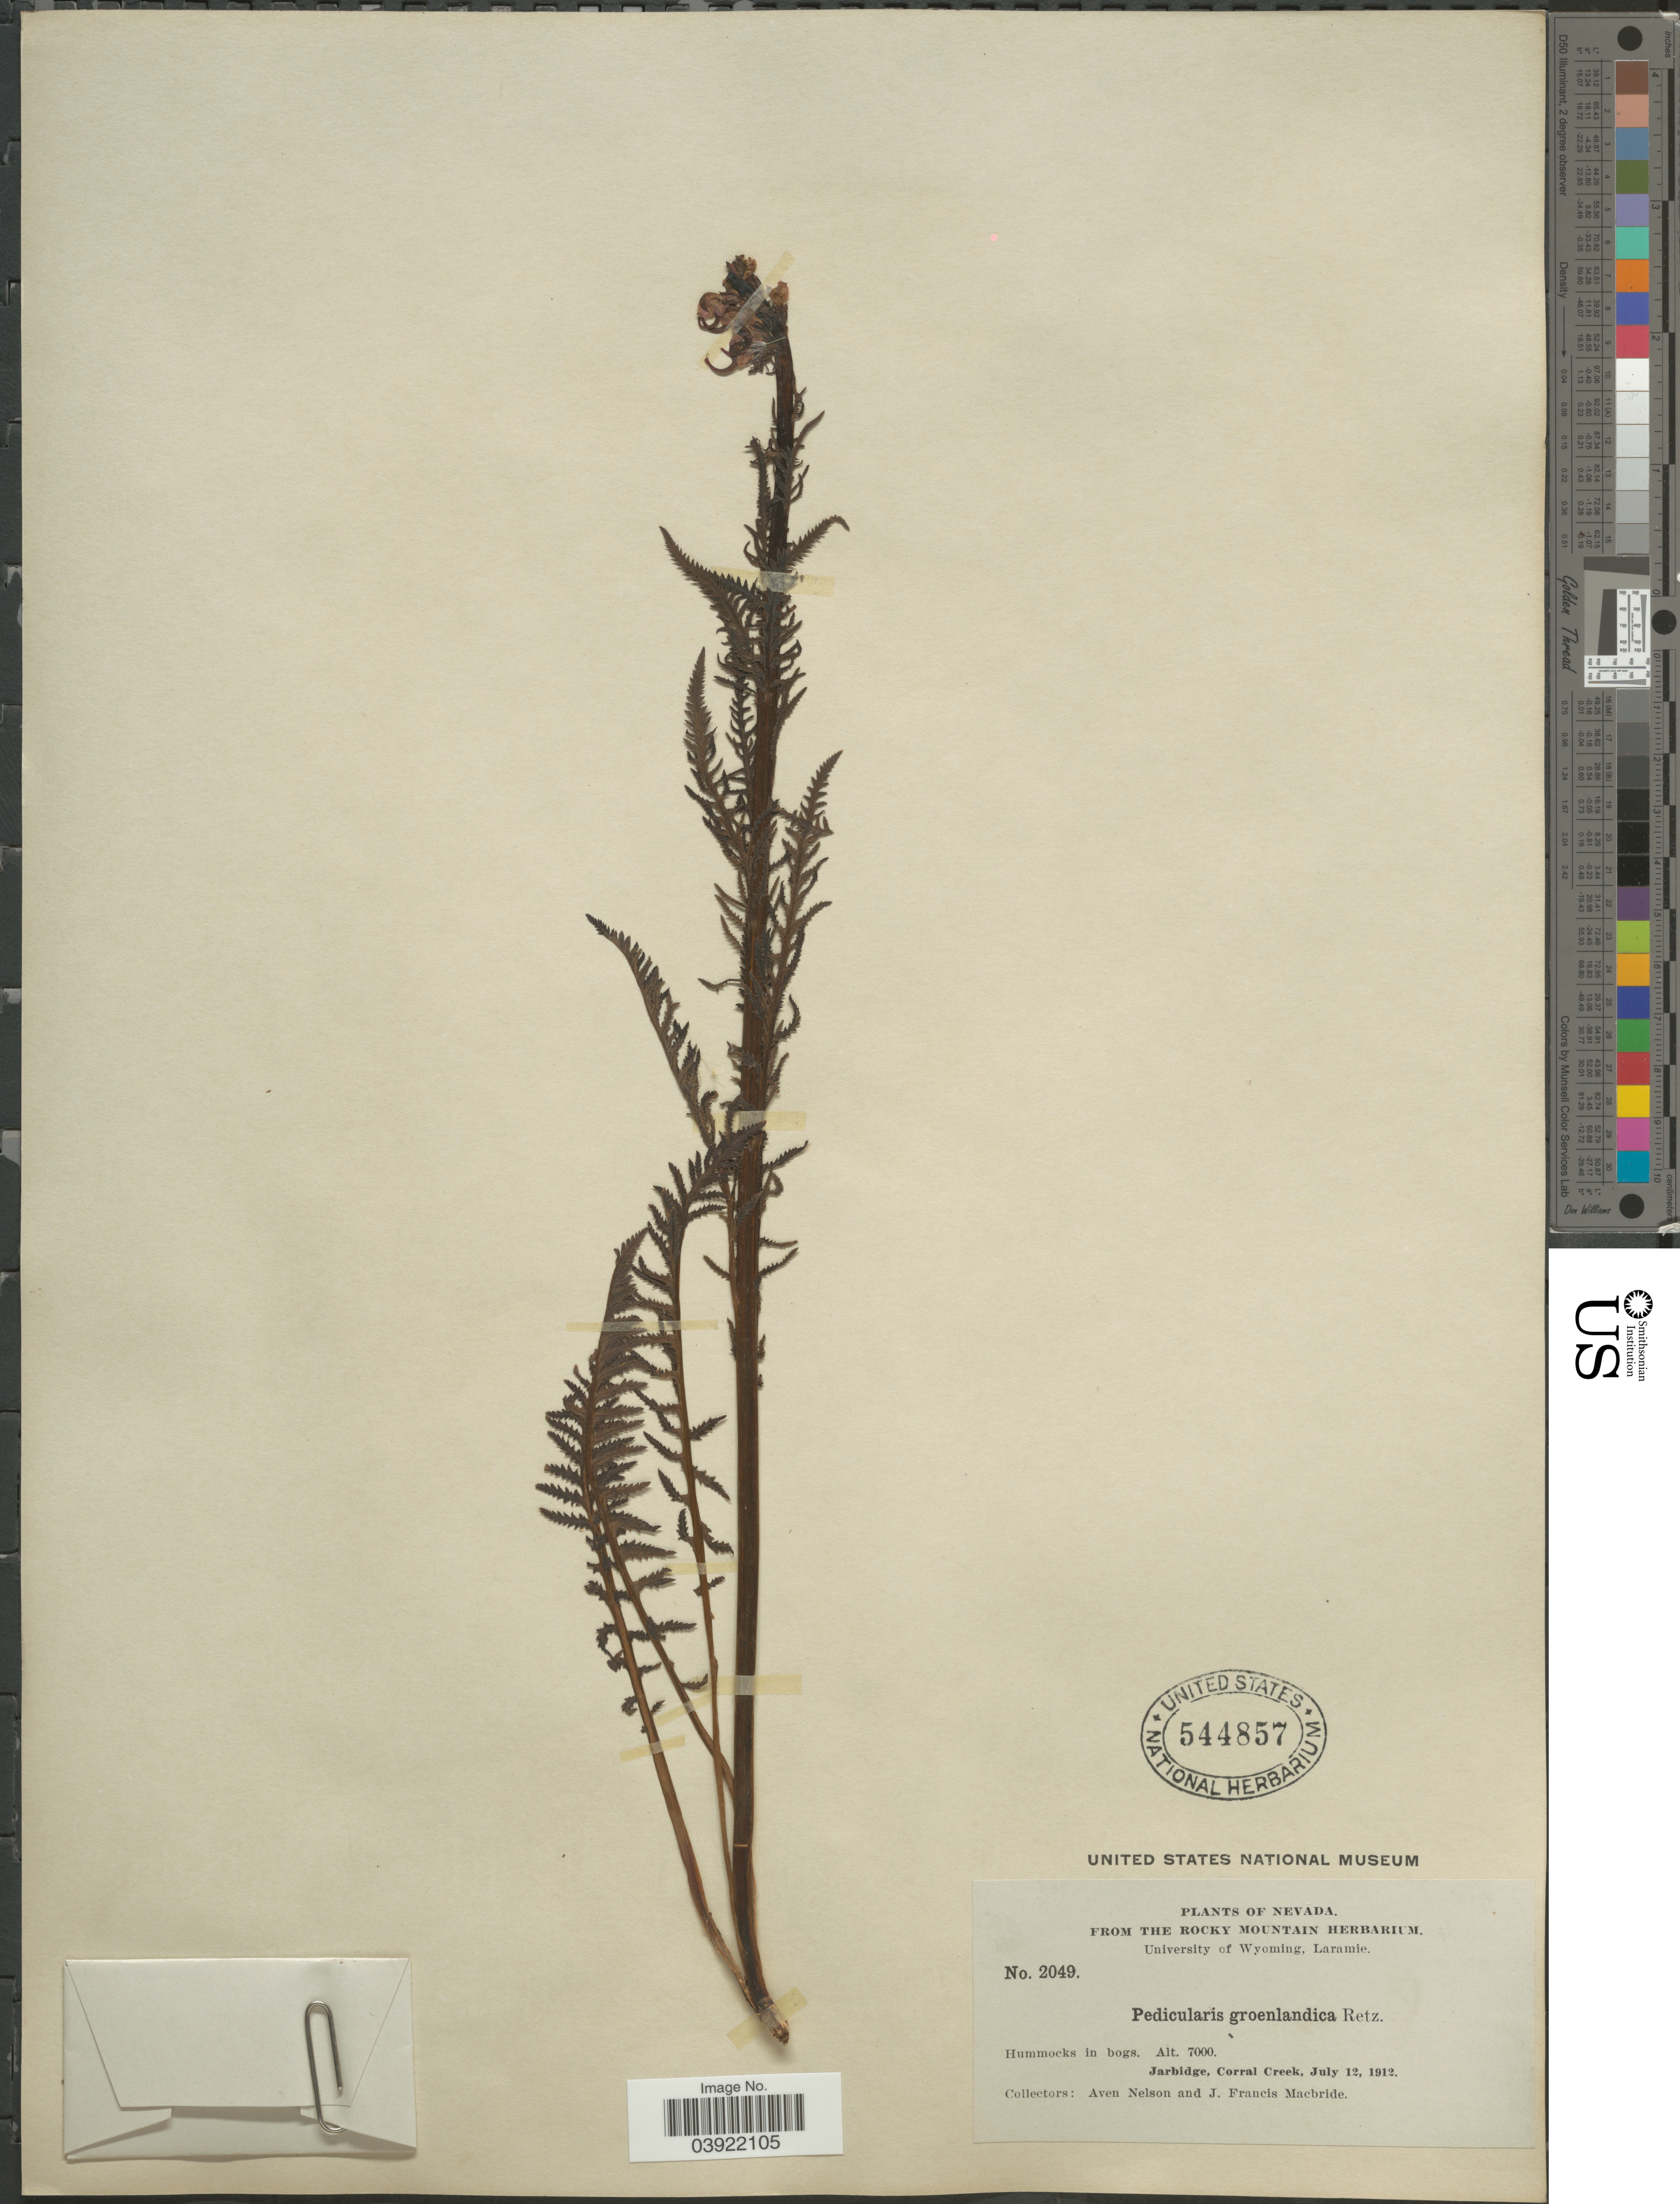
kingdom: Plantae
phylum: Tracheophyta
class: Magnoliopsida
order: Lamiales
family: Orobanchaceae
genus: Pedicularis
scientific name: Pedicularis groenlandica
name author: Retz.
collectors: A. Nelson & J. F. Macbride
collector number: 2049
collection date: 1912-07-12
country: United States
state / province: Nevada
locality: Hummocks in bogs. Jarbridge, Corral Creek.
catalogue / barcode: US 544857